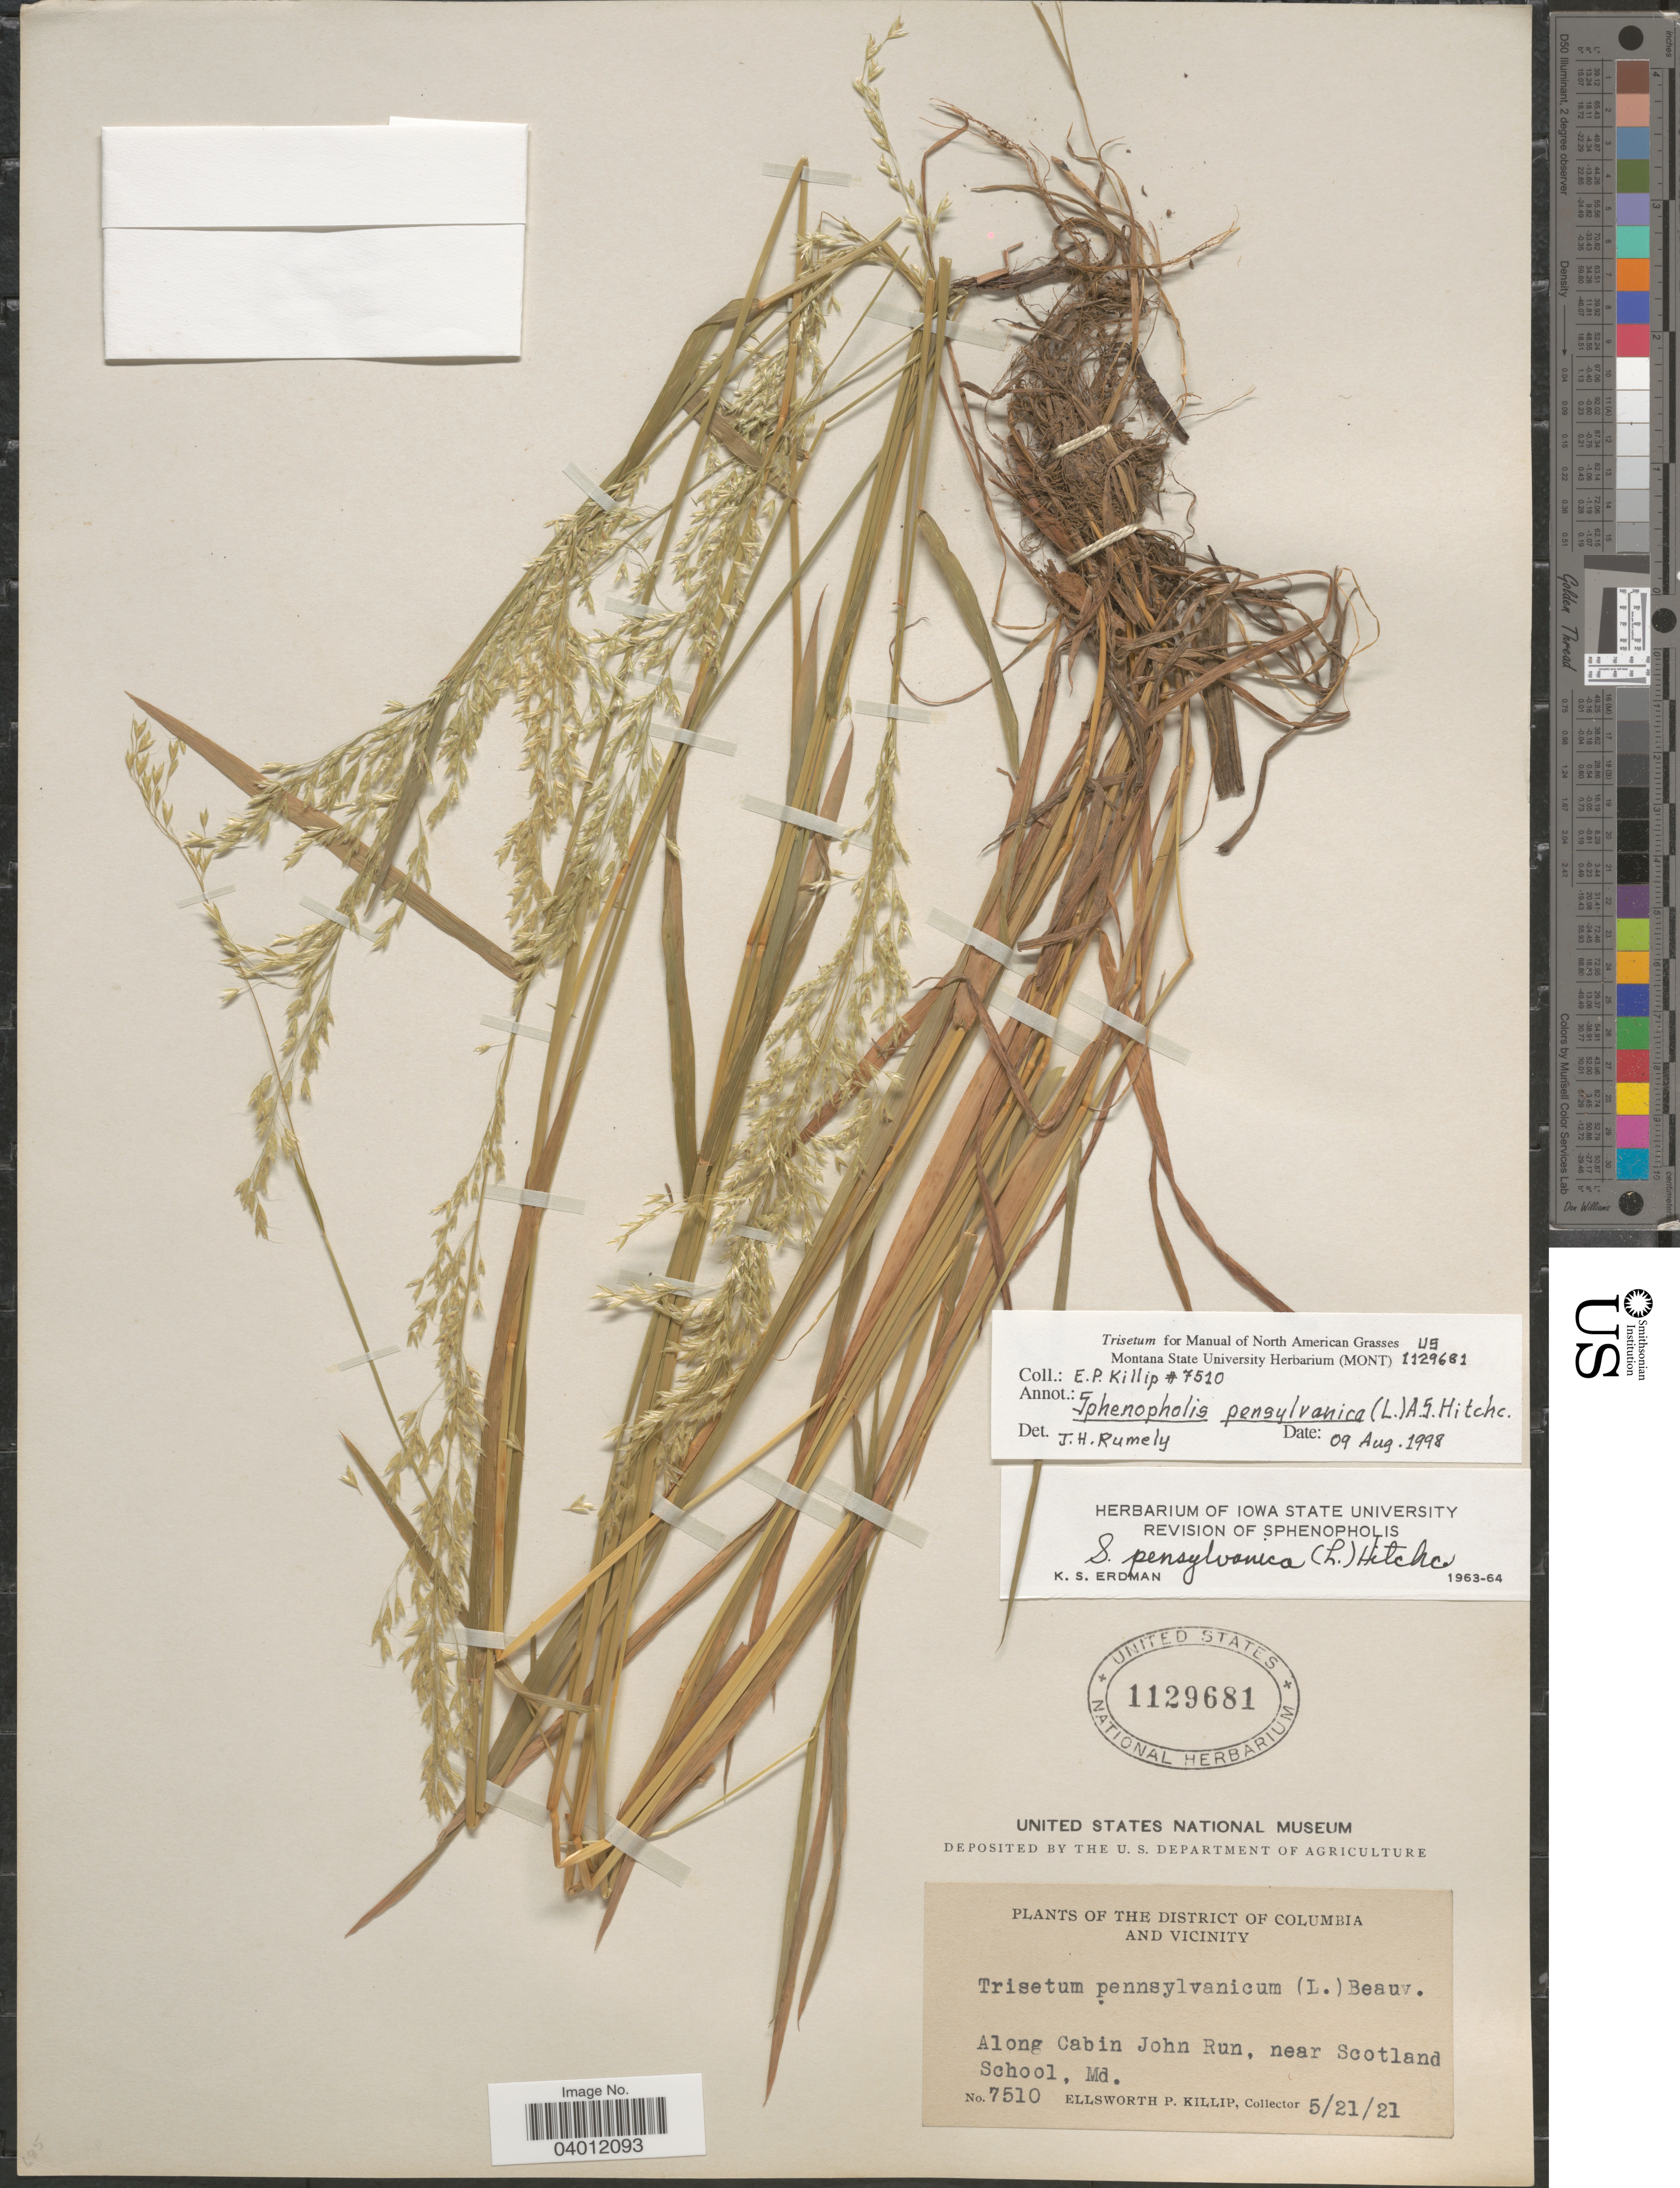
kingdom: Plantae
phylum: Tracheophyta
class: Liliopsida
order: Poales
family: Poaceae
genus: Sphenopholis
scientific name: Sphenopholis pensylvanica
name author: (L.) Hitchc.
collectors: E. P. Killip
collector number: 7510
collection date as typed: Transcribed d/m/y: 21/5/21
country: United States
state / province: Maryland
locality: The District of Columbia and Vicinity. Along Cabin John Run, near Scotland School.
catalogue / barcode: US 1129681